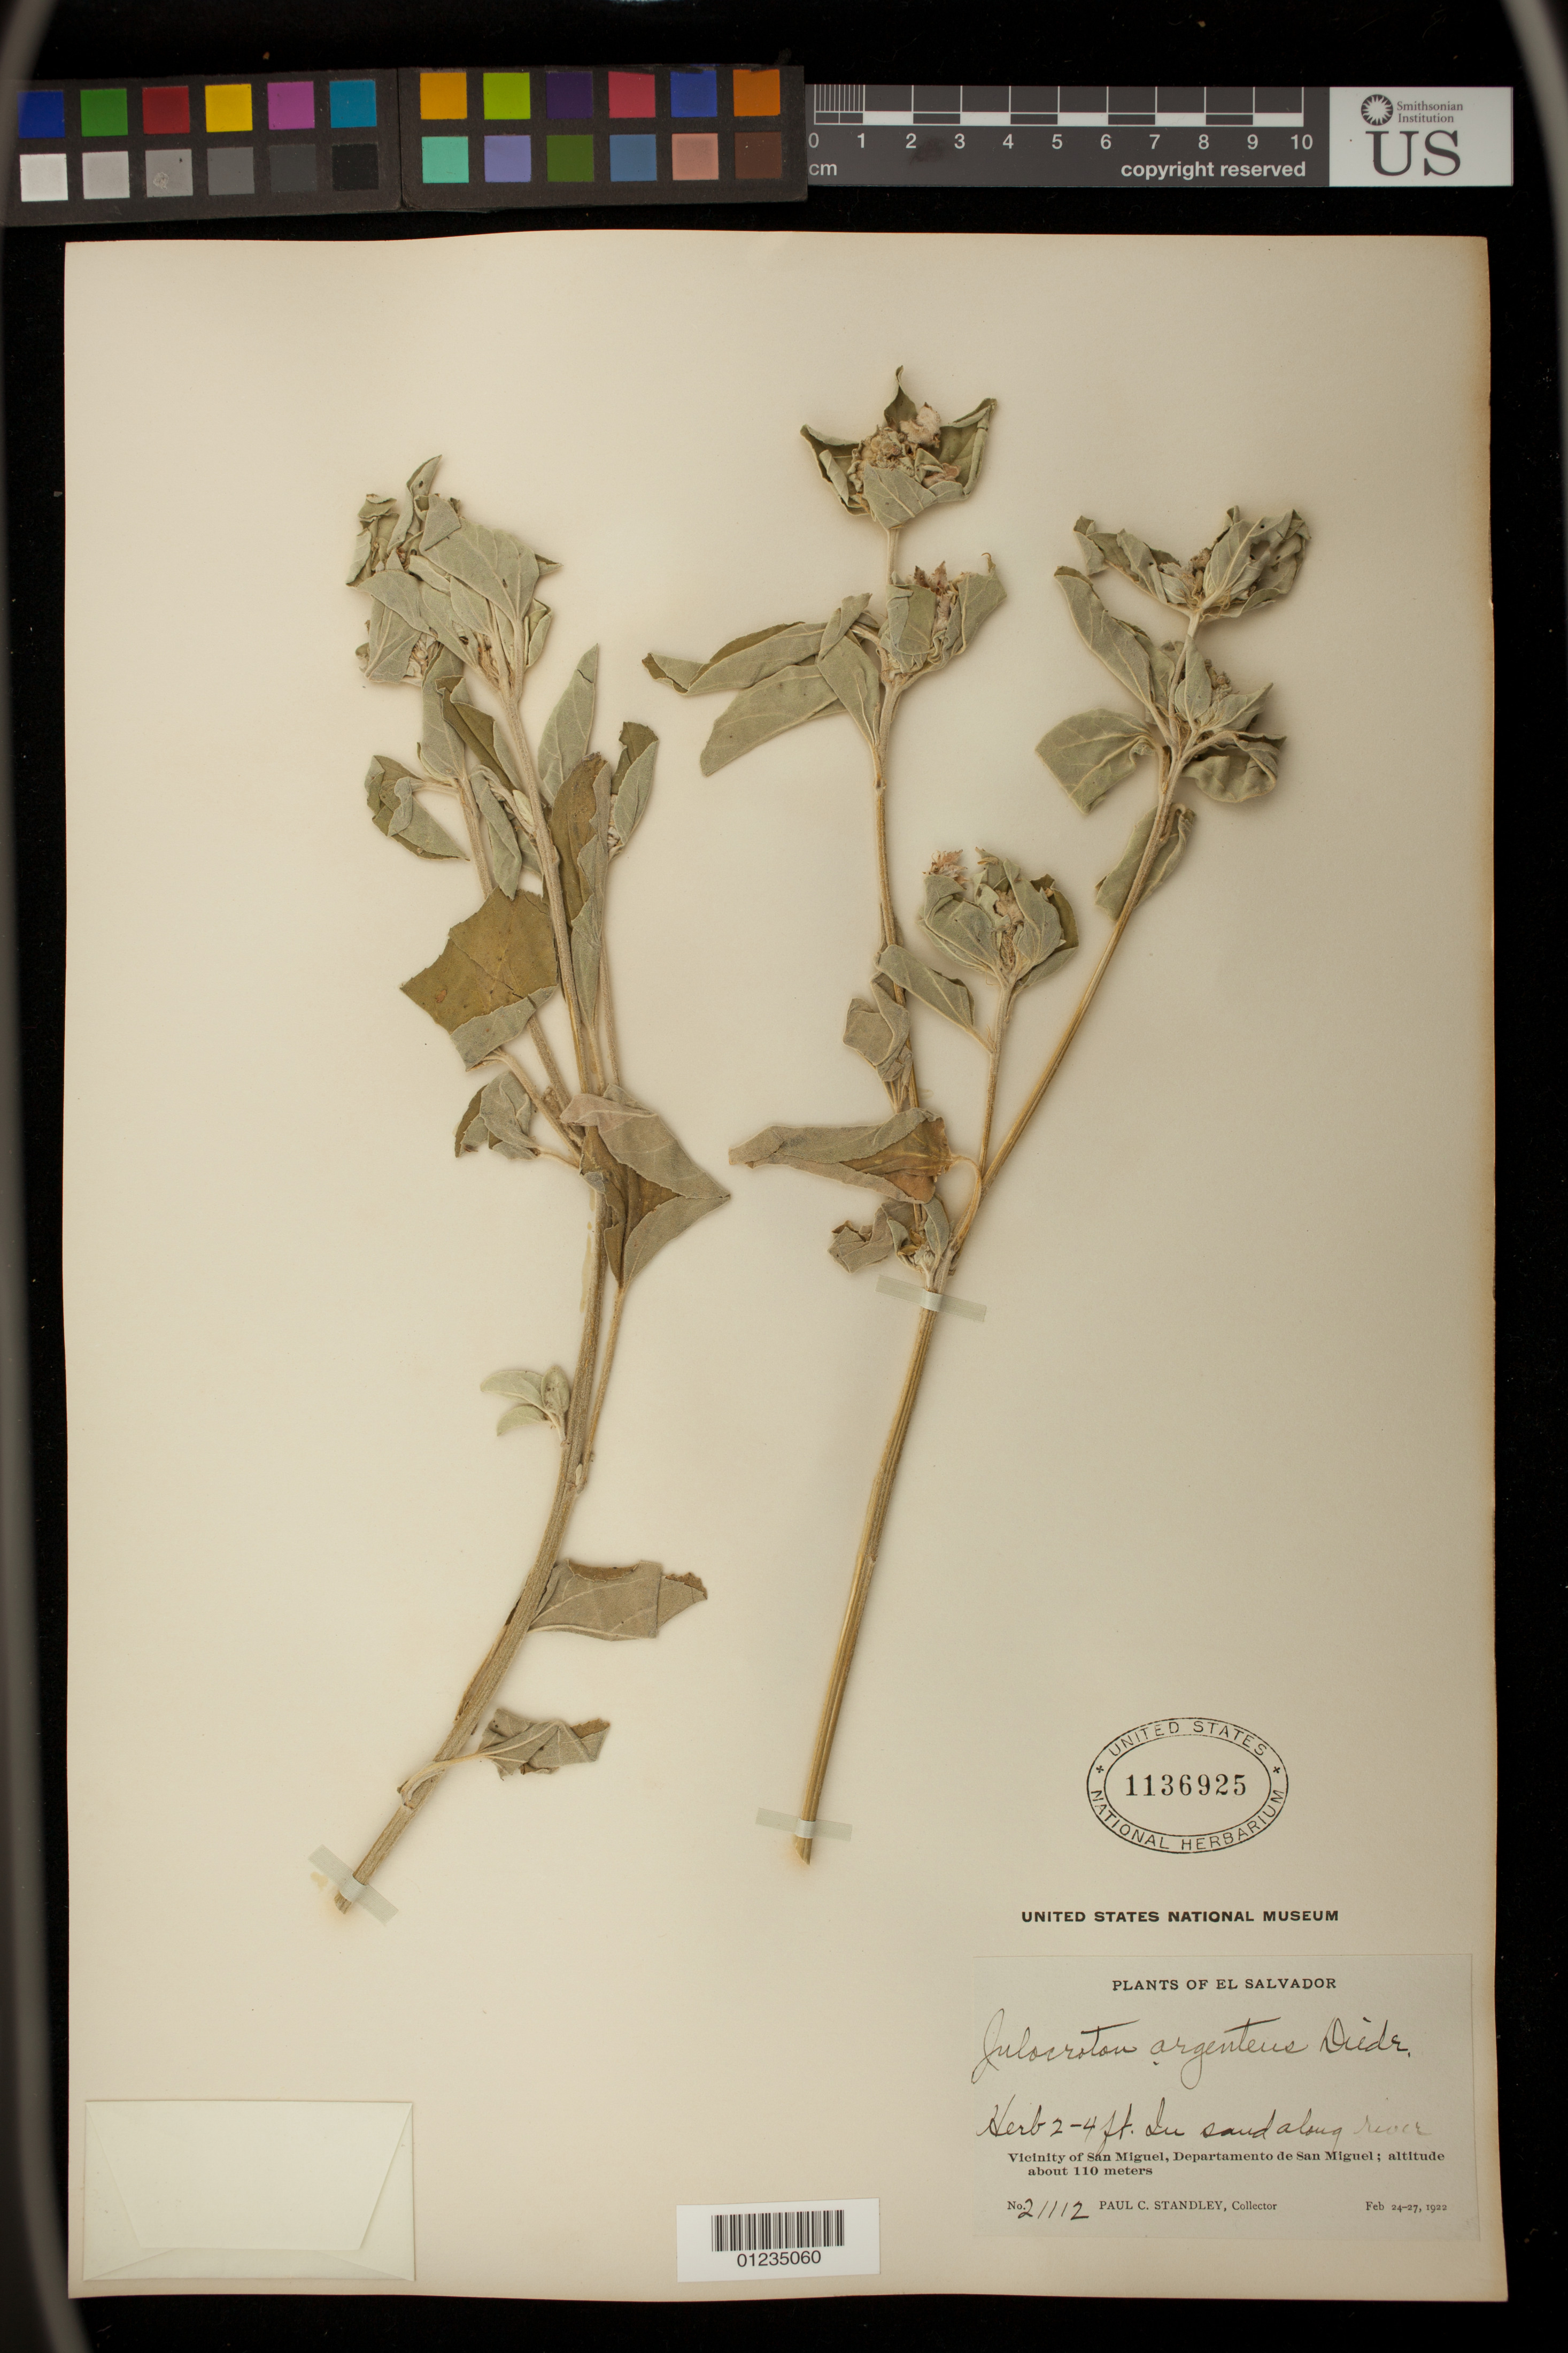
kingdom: Plantae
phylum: Tracheophyta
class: Magnoliopsida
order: Malpighiales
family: Euphorbiaceae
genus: Julocroton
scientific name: Julocroton argenteus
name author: (L.) Didr.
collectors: P. C. Standley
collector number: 21112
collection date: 1922-02-24/1922-02-27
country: El Salvador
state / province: San Miguel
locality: Vicinity of San Miguel, Departamento de San Miguel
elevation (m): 110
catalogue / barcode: US 1136925